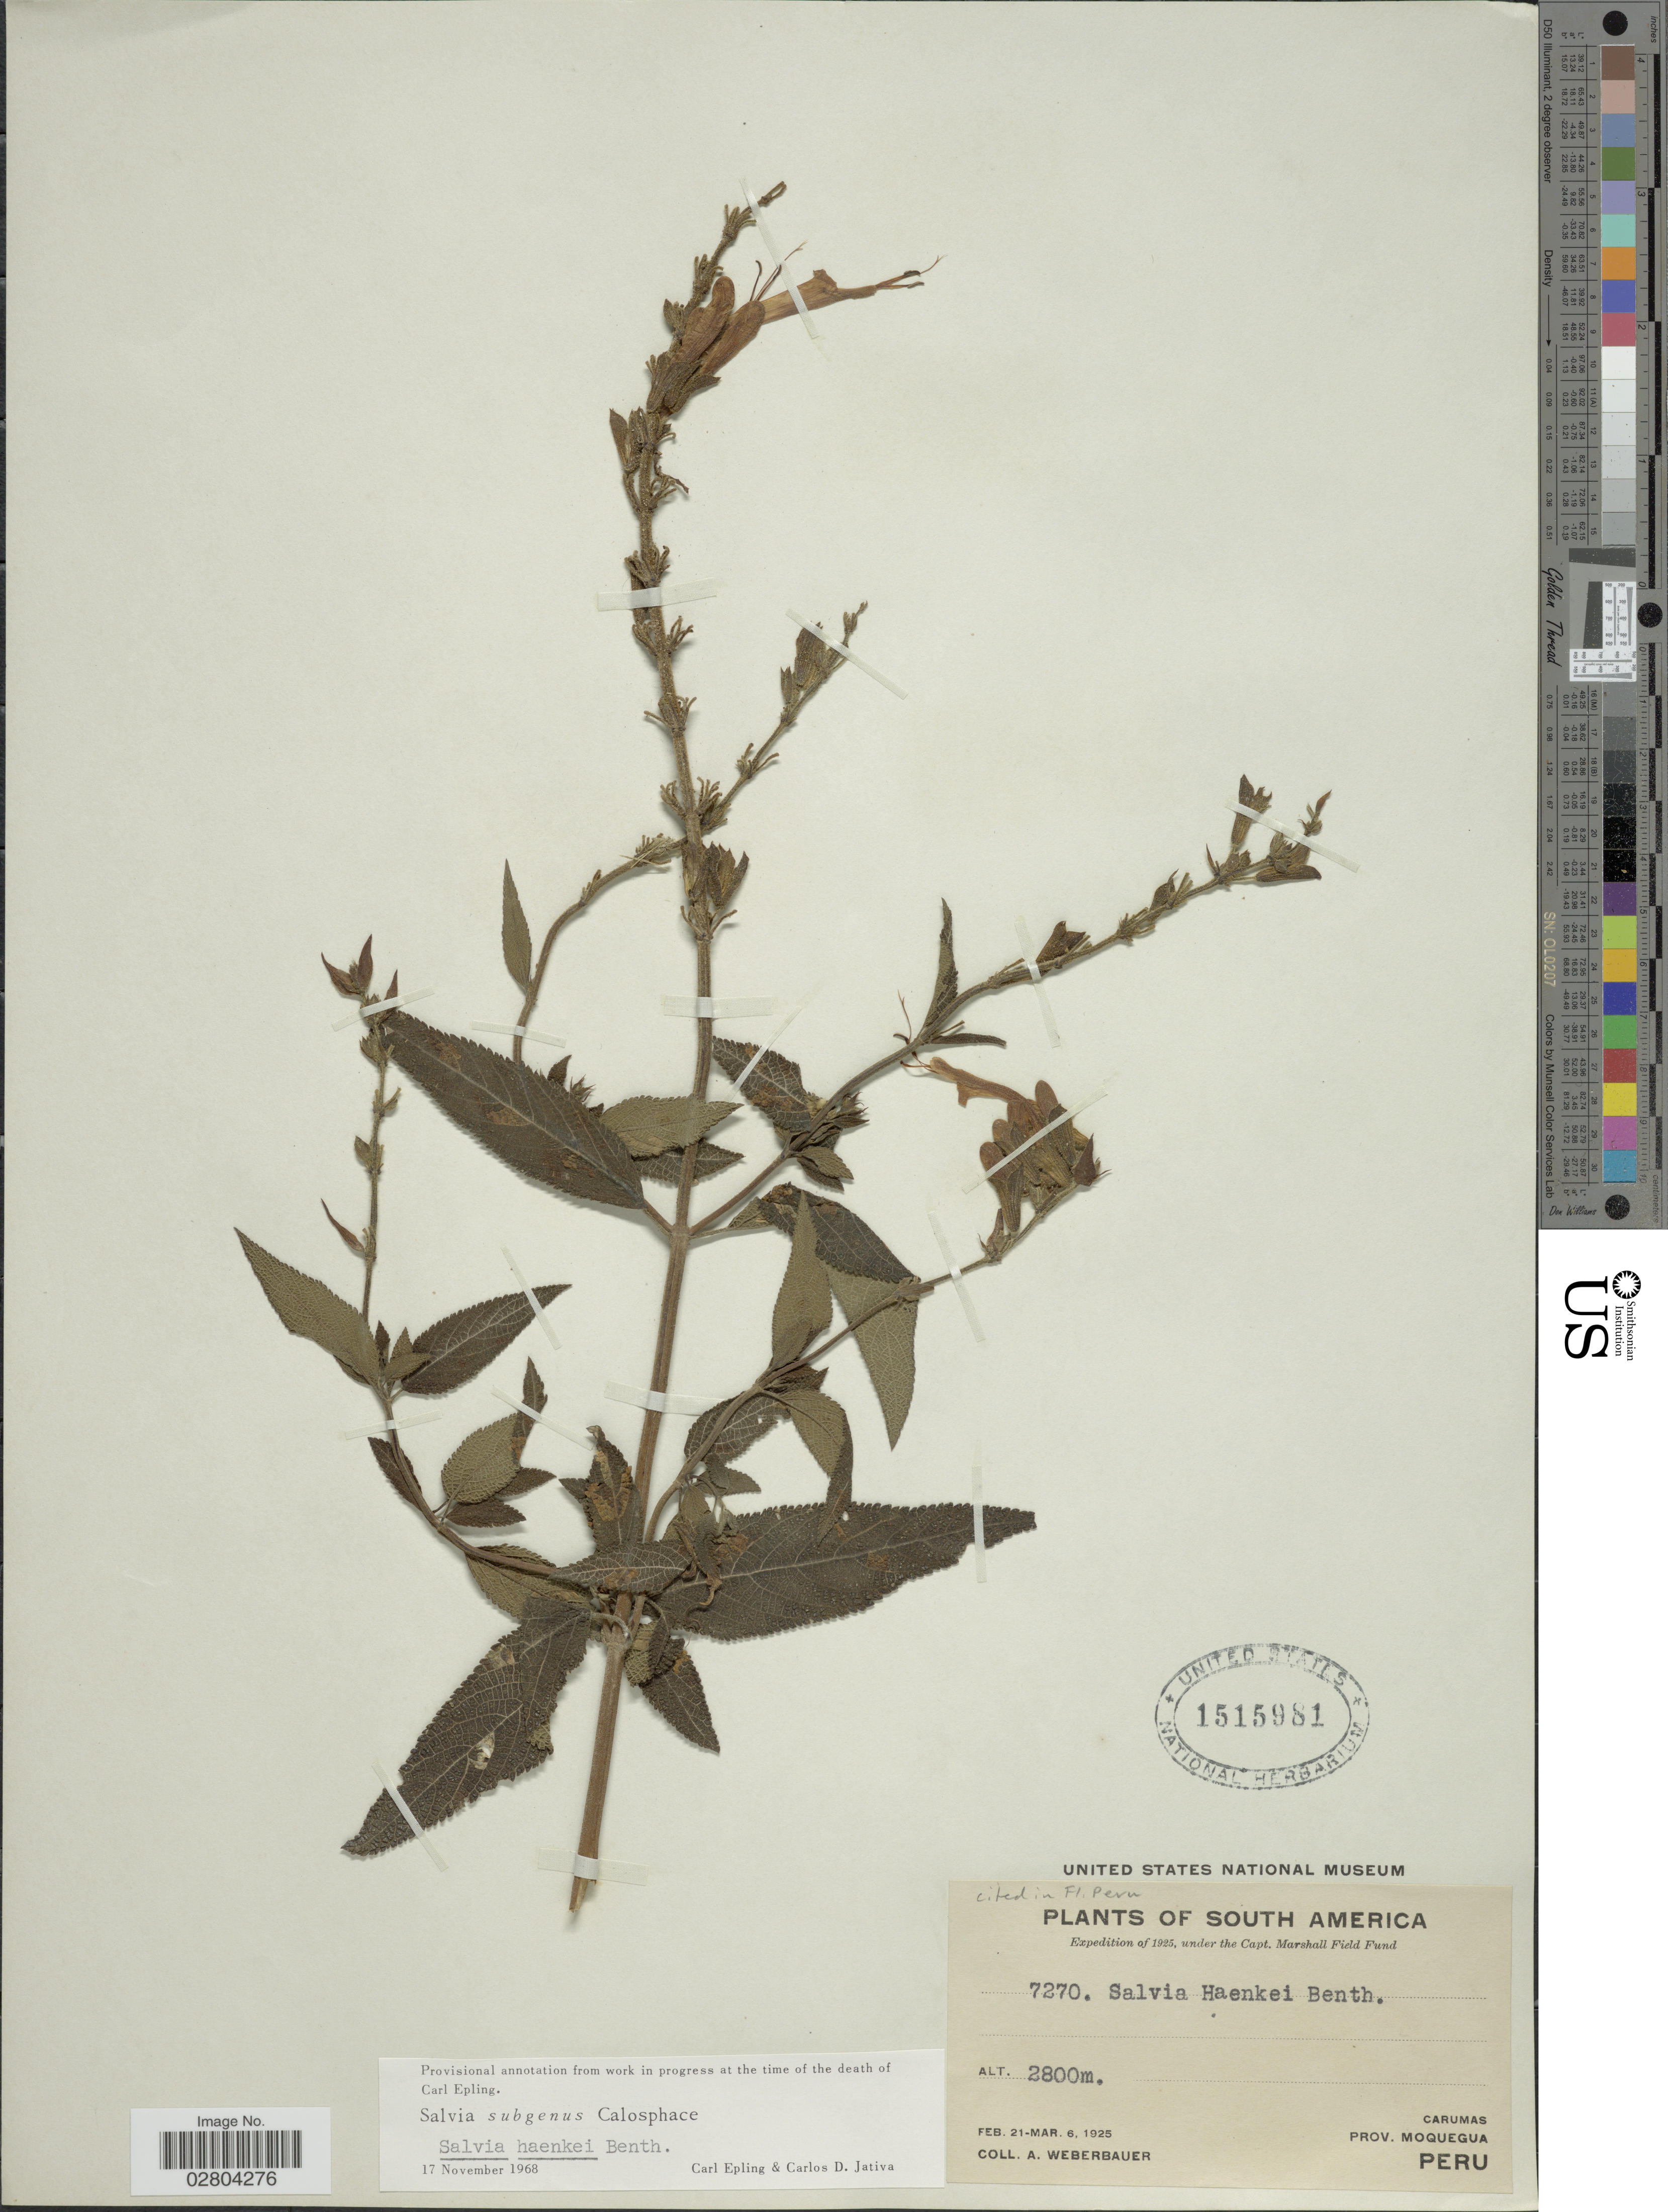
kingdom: Plantae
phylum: Tracheophyta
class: Magnoliopsida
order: Lamiales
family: Lamiaceae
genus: Salvia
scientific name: Salvia haenkei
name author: Benth.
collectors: A. Weberbauer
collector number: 7270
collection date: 1925-02-21/1925-03-06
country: Peru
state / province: Moquegua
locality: Carumas. Prov. Moquegua.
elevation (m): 2800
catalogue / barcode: US 1515981